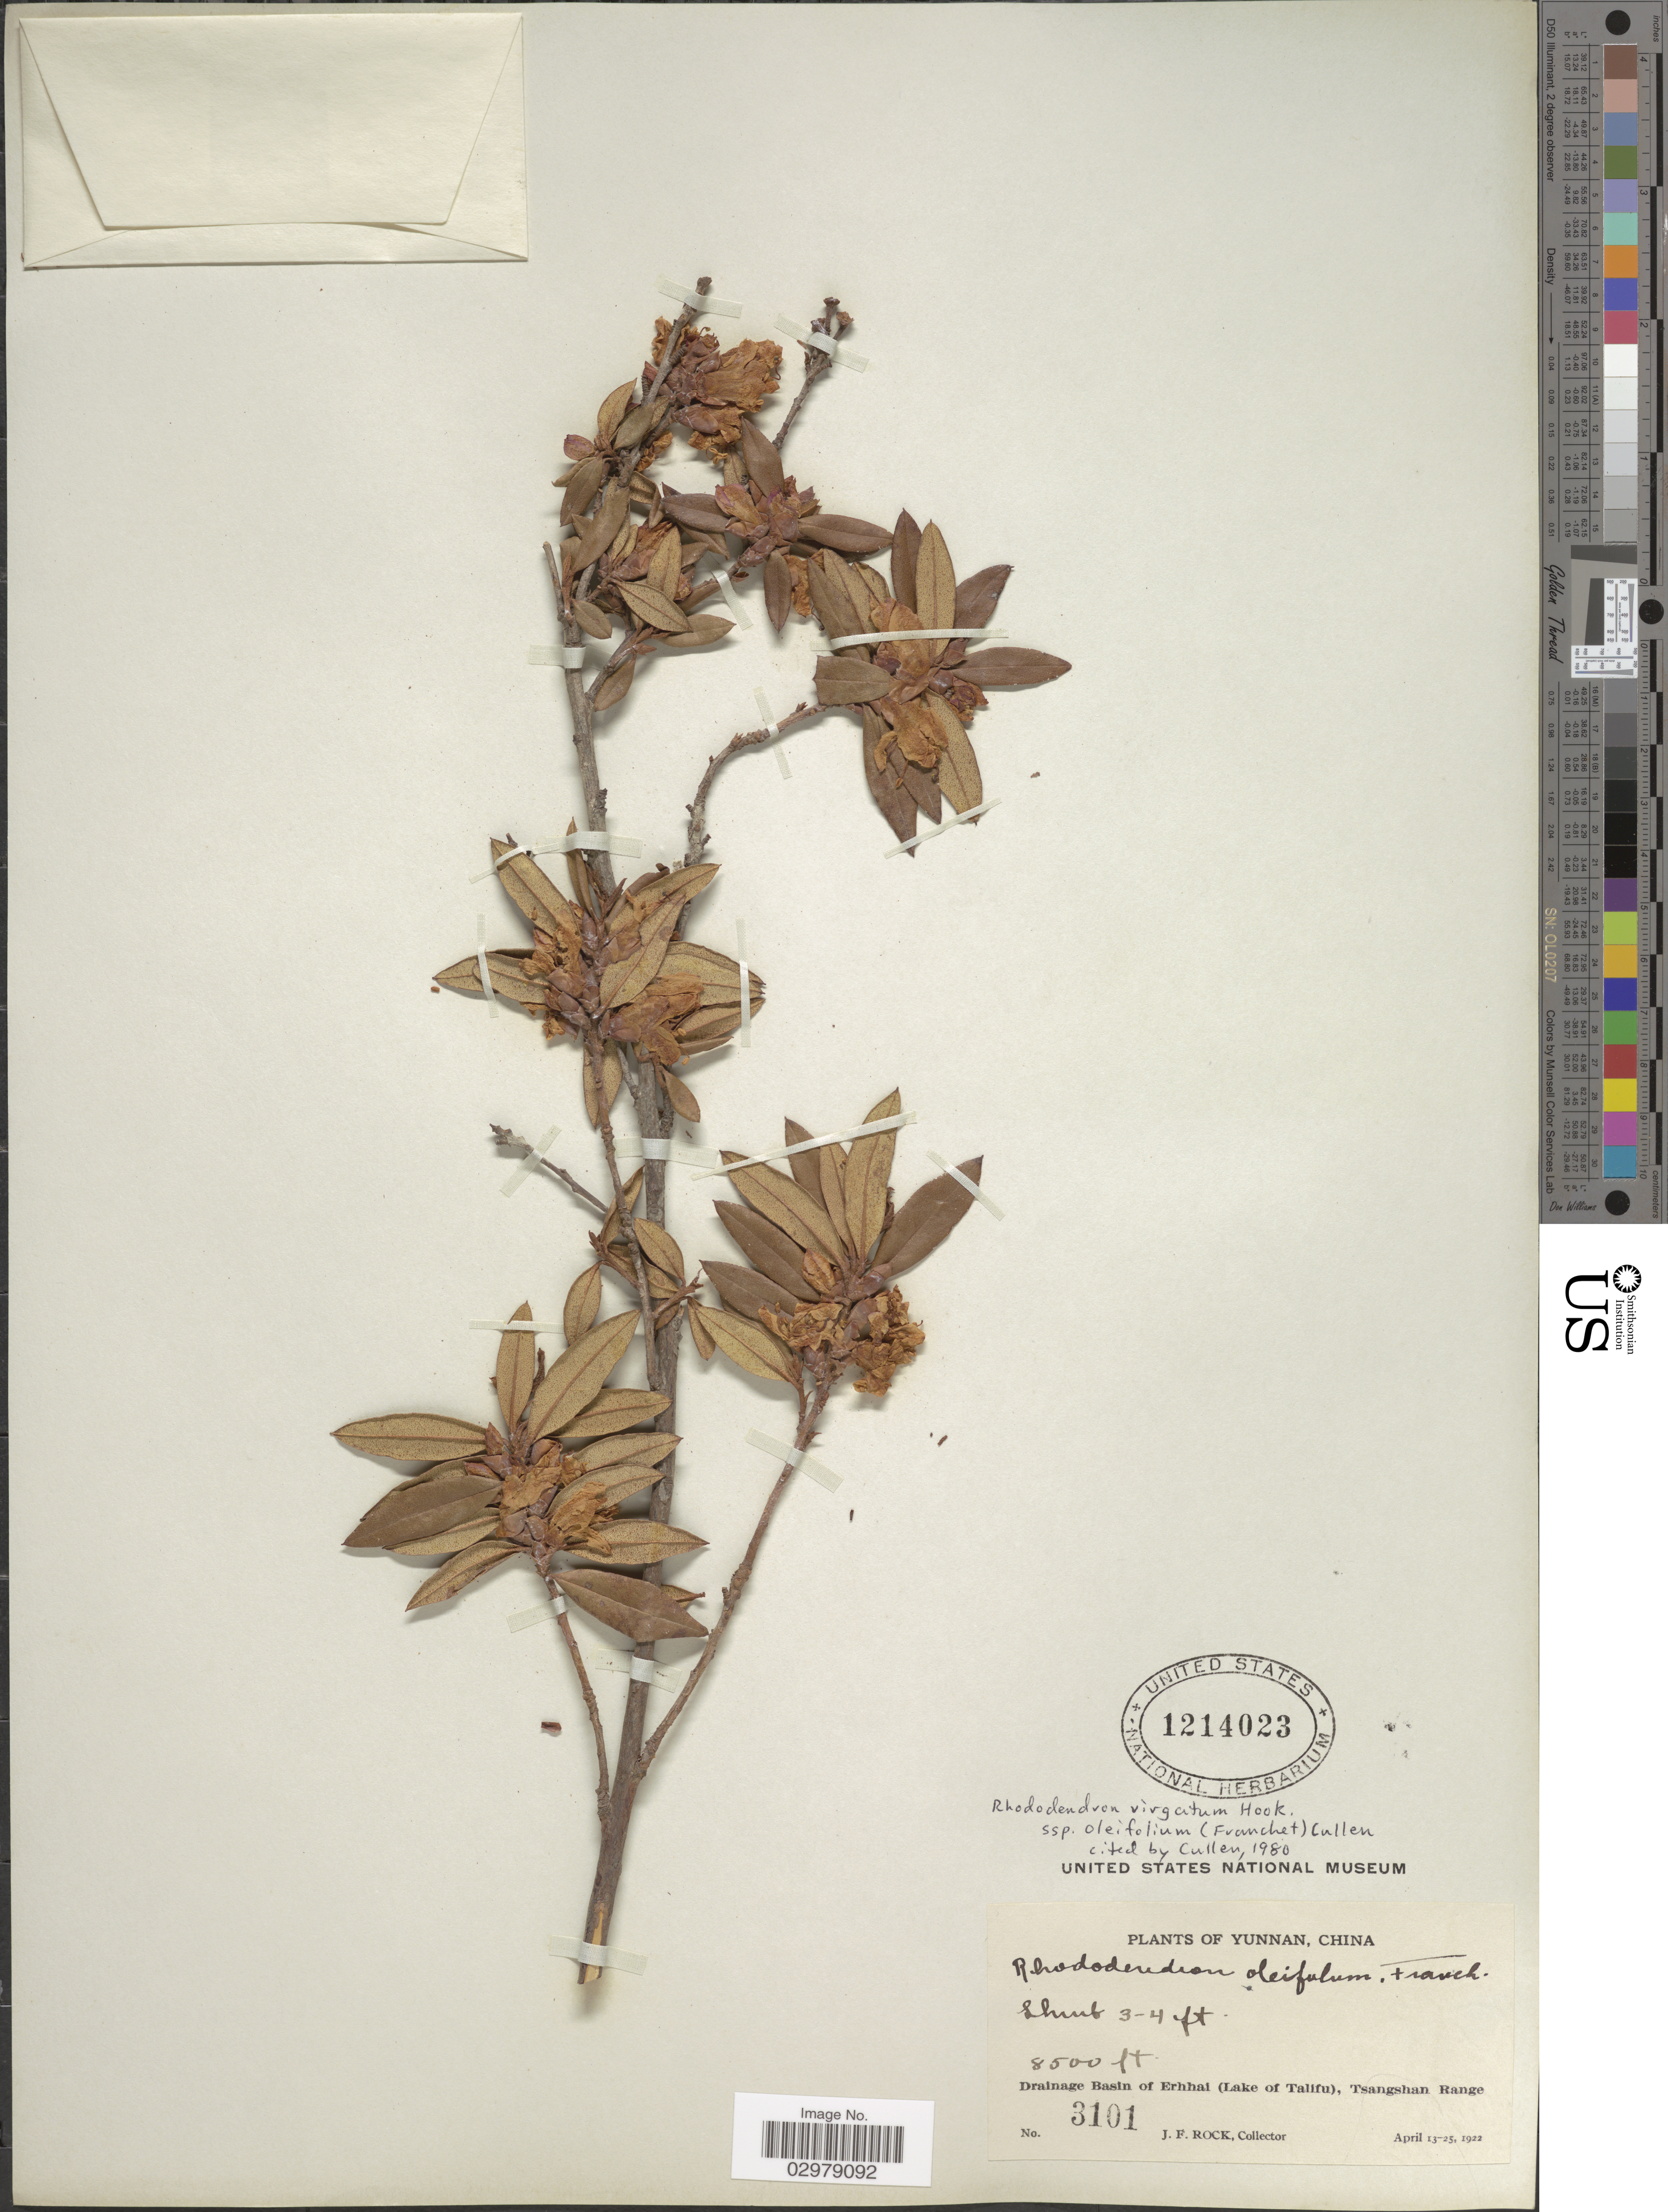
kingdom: Plantae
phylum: Tracheophyta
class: Magnoliopsida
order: Ericales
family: Ericaceae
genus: Rhododendron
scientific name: Rhododendron virgatum subsp. oleifolium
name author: (Franch.) Cullen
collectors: J. Rock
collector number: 3101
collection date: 1922-04-13/1922-04-25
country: China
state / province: Yunnan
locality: Drainage Basin of Erhhai (Lake of Talifu), Tsangshan Range.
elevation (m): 2591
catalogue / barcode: US 1214023